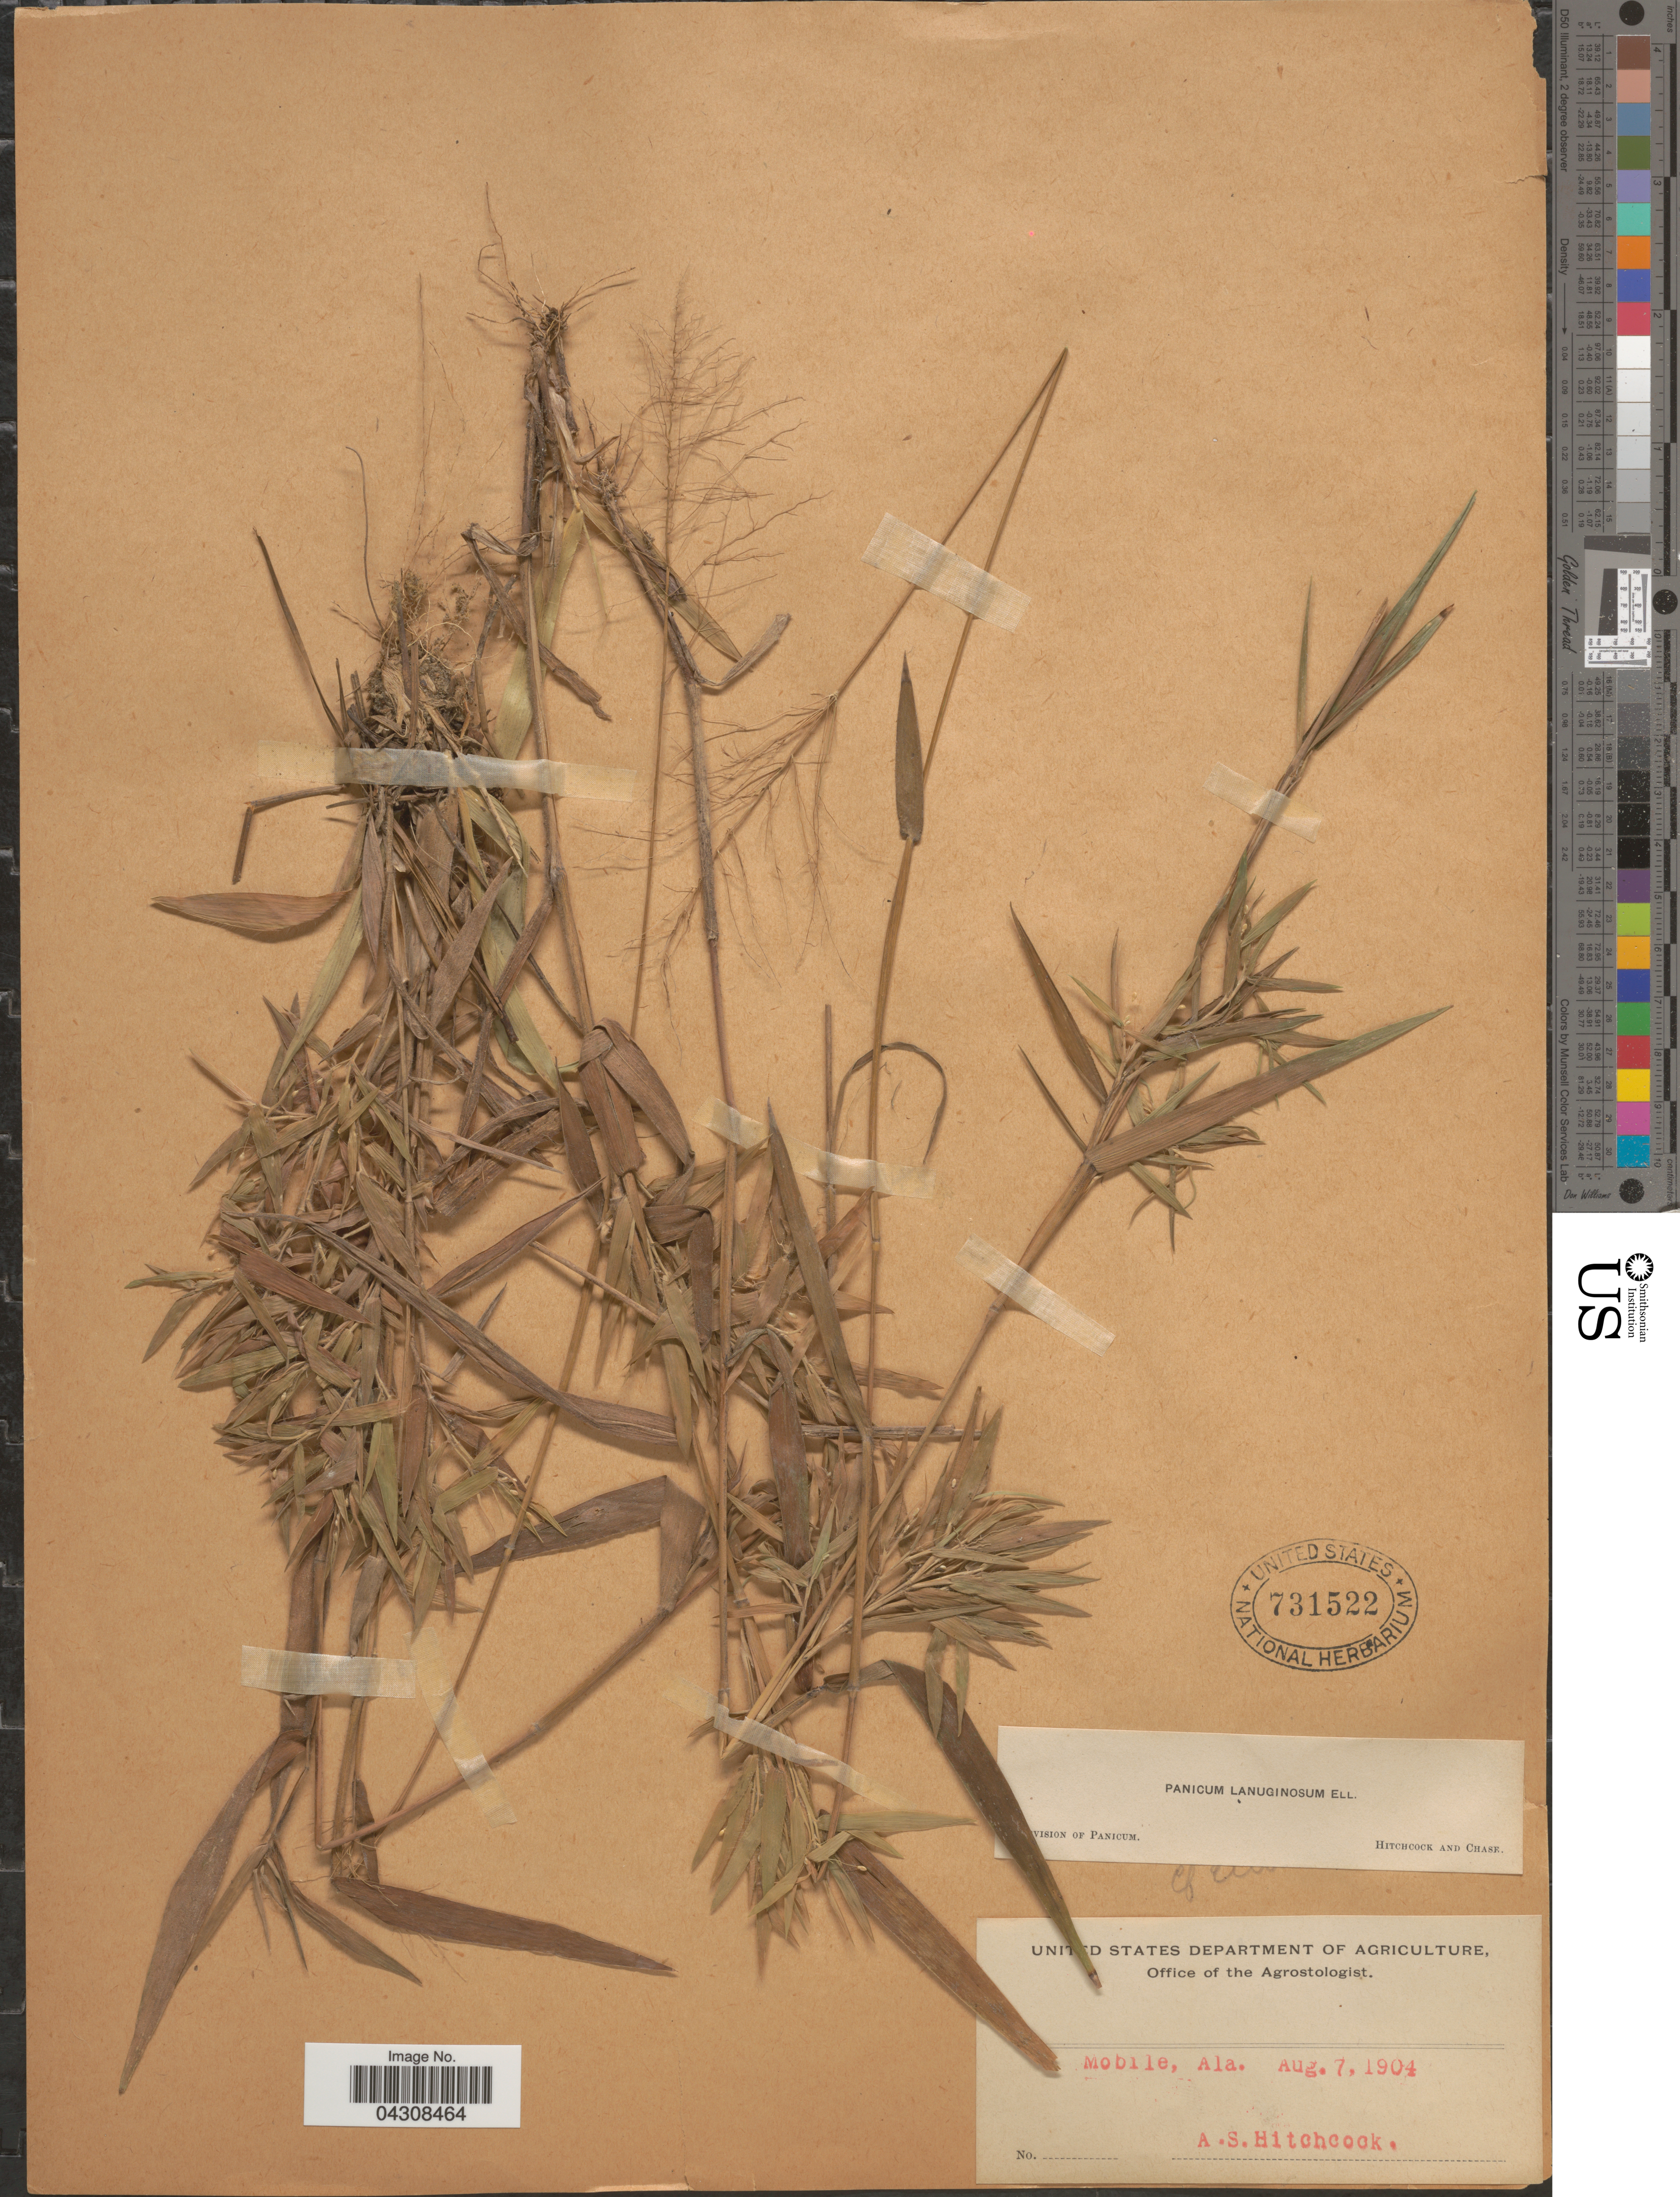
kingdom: Plantae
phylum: Tracheophyta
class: Liliopsida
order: Poales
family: Poaceae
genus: Dichanthelium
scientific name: Dichanthelium acuminatum var. acuminatum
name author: (Sw.) Gould & C.A. Clark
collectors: A. S. Hitchcock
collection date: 1904-08-07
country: United States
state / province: Alabama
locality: Mobile.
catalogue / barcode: US 731522